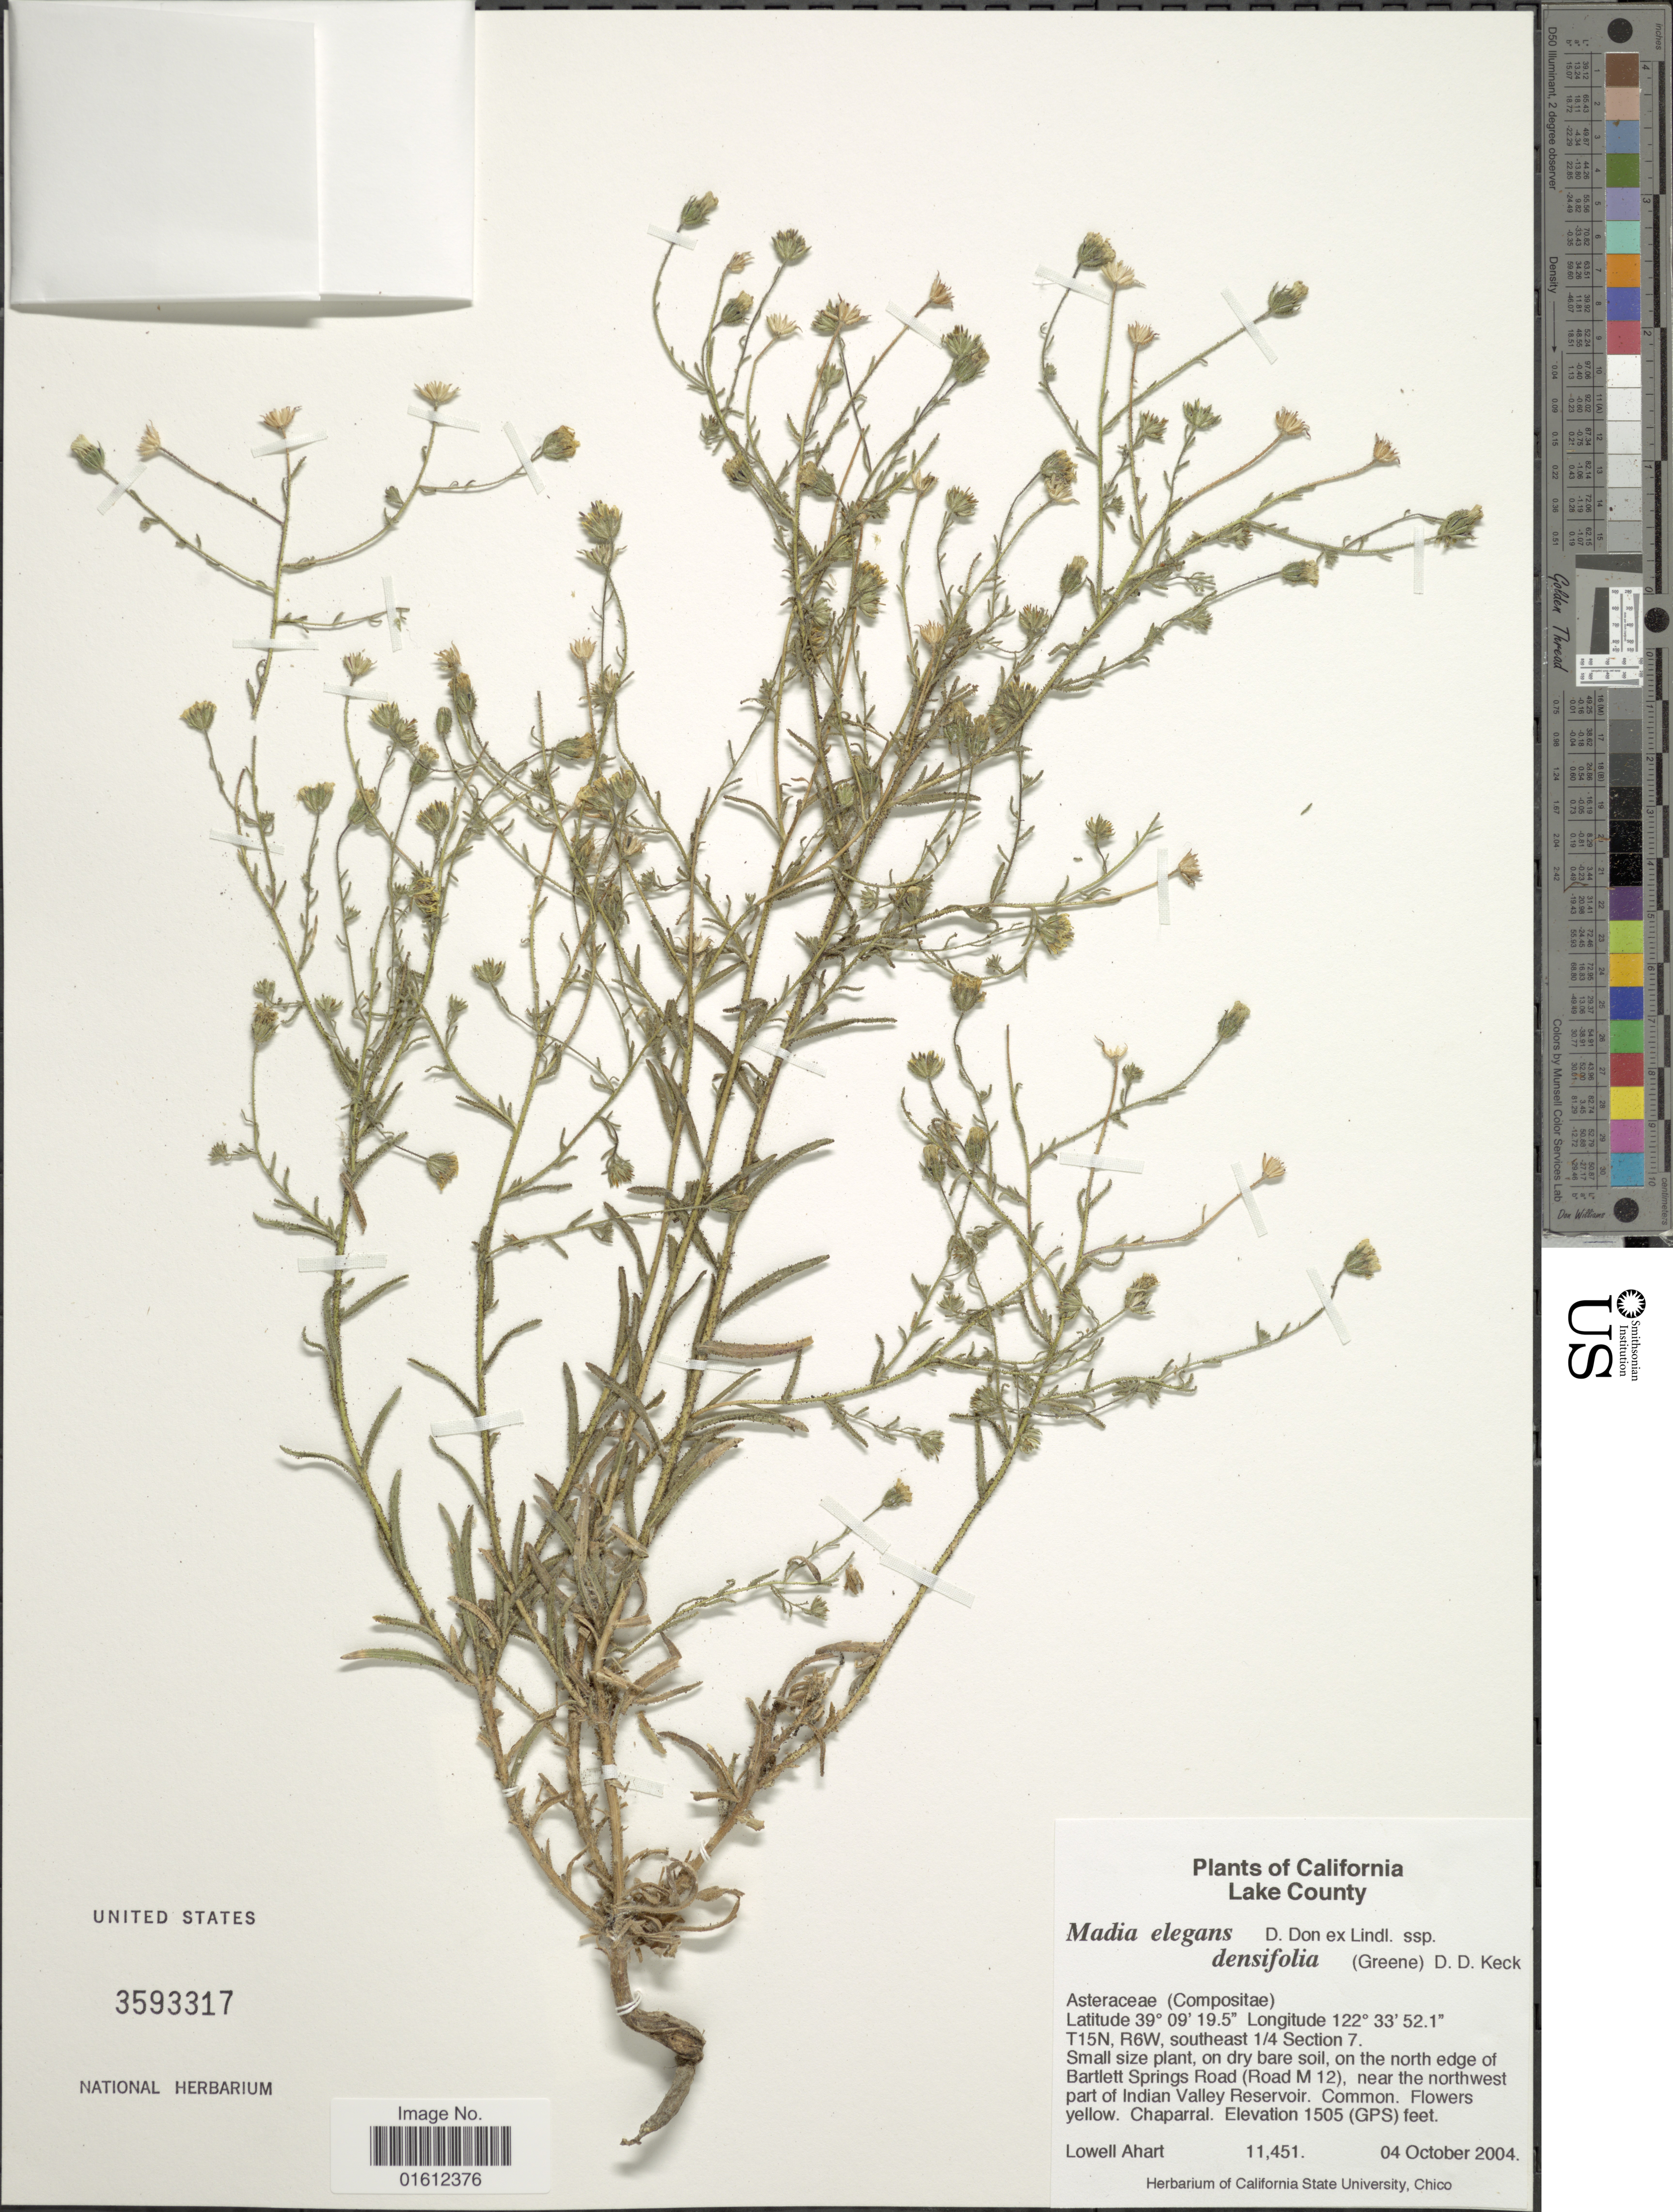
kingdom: Plantae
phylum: Tracheophyta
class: Magnoliopsida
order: Asterales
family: Asteraceae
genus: Madia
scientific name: Madia elegans subsp. densifolia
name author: (Greene) D.D. Keck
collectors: L. Ahart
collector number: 11451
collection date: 2004-10-04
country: United States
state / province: California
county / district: Lake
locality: Lake County. T15N, R6W, southeast 1/4 Section 7. On the north edge of Bartlett Springs Road (Road M 12), near the northwest part of Indian Valley Reservoir.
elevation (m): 459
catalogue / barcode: US 3593317